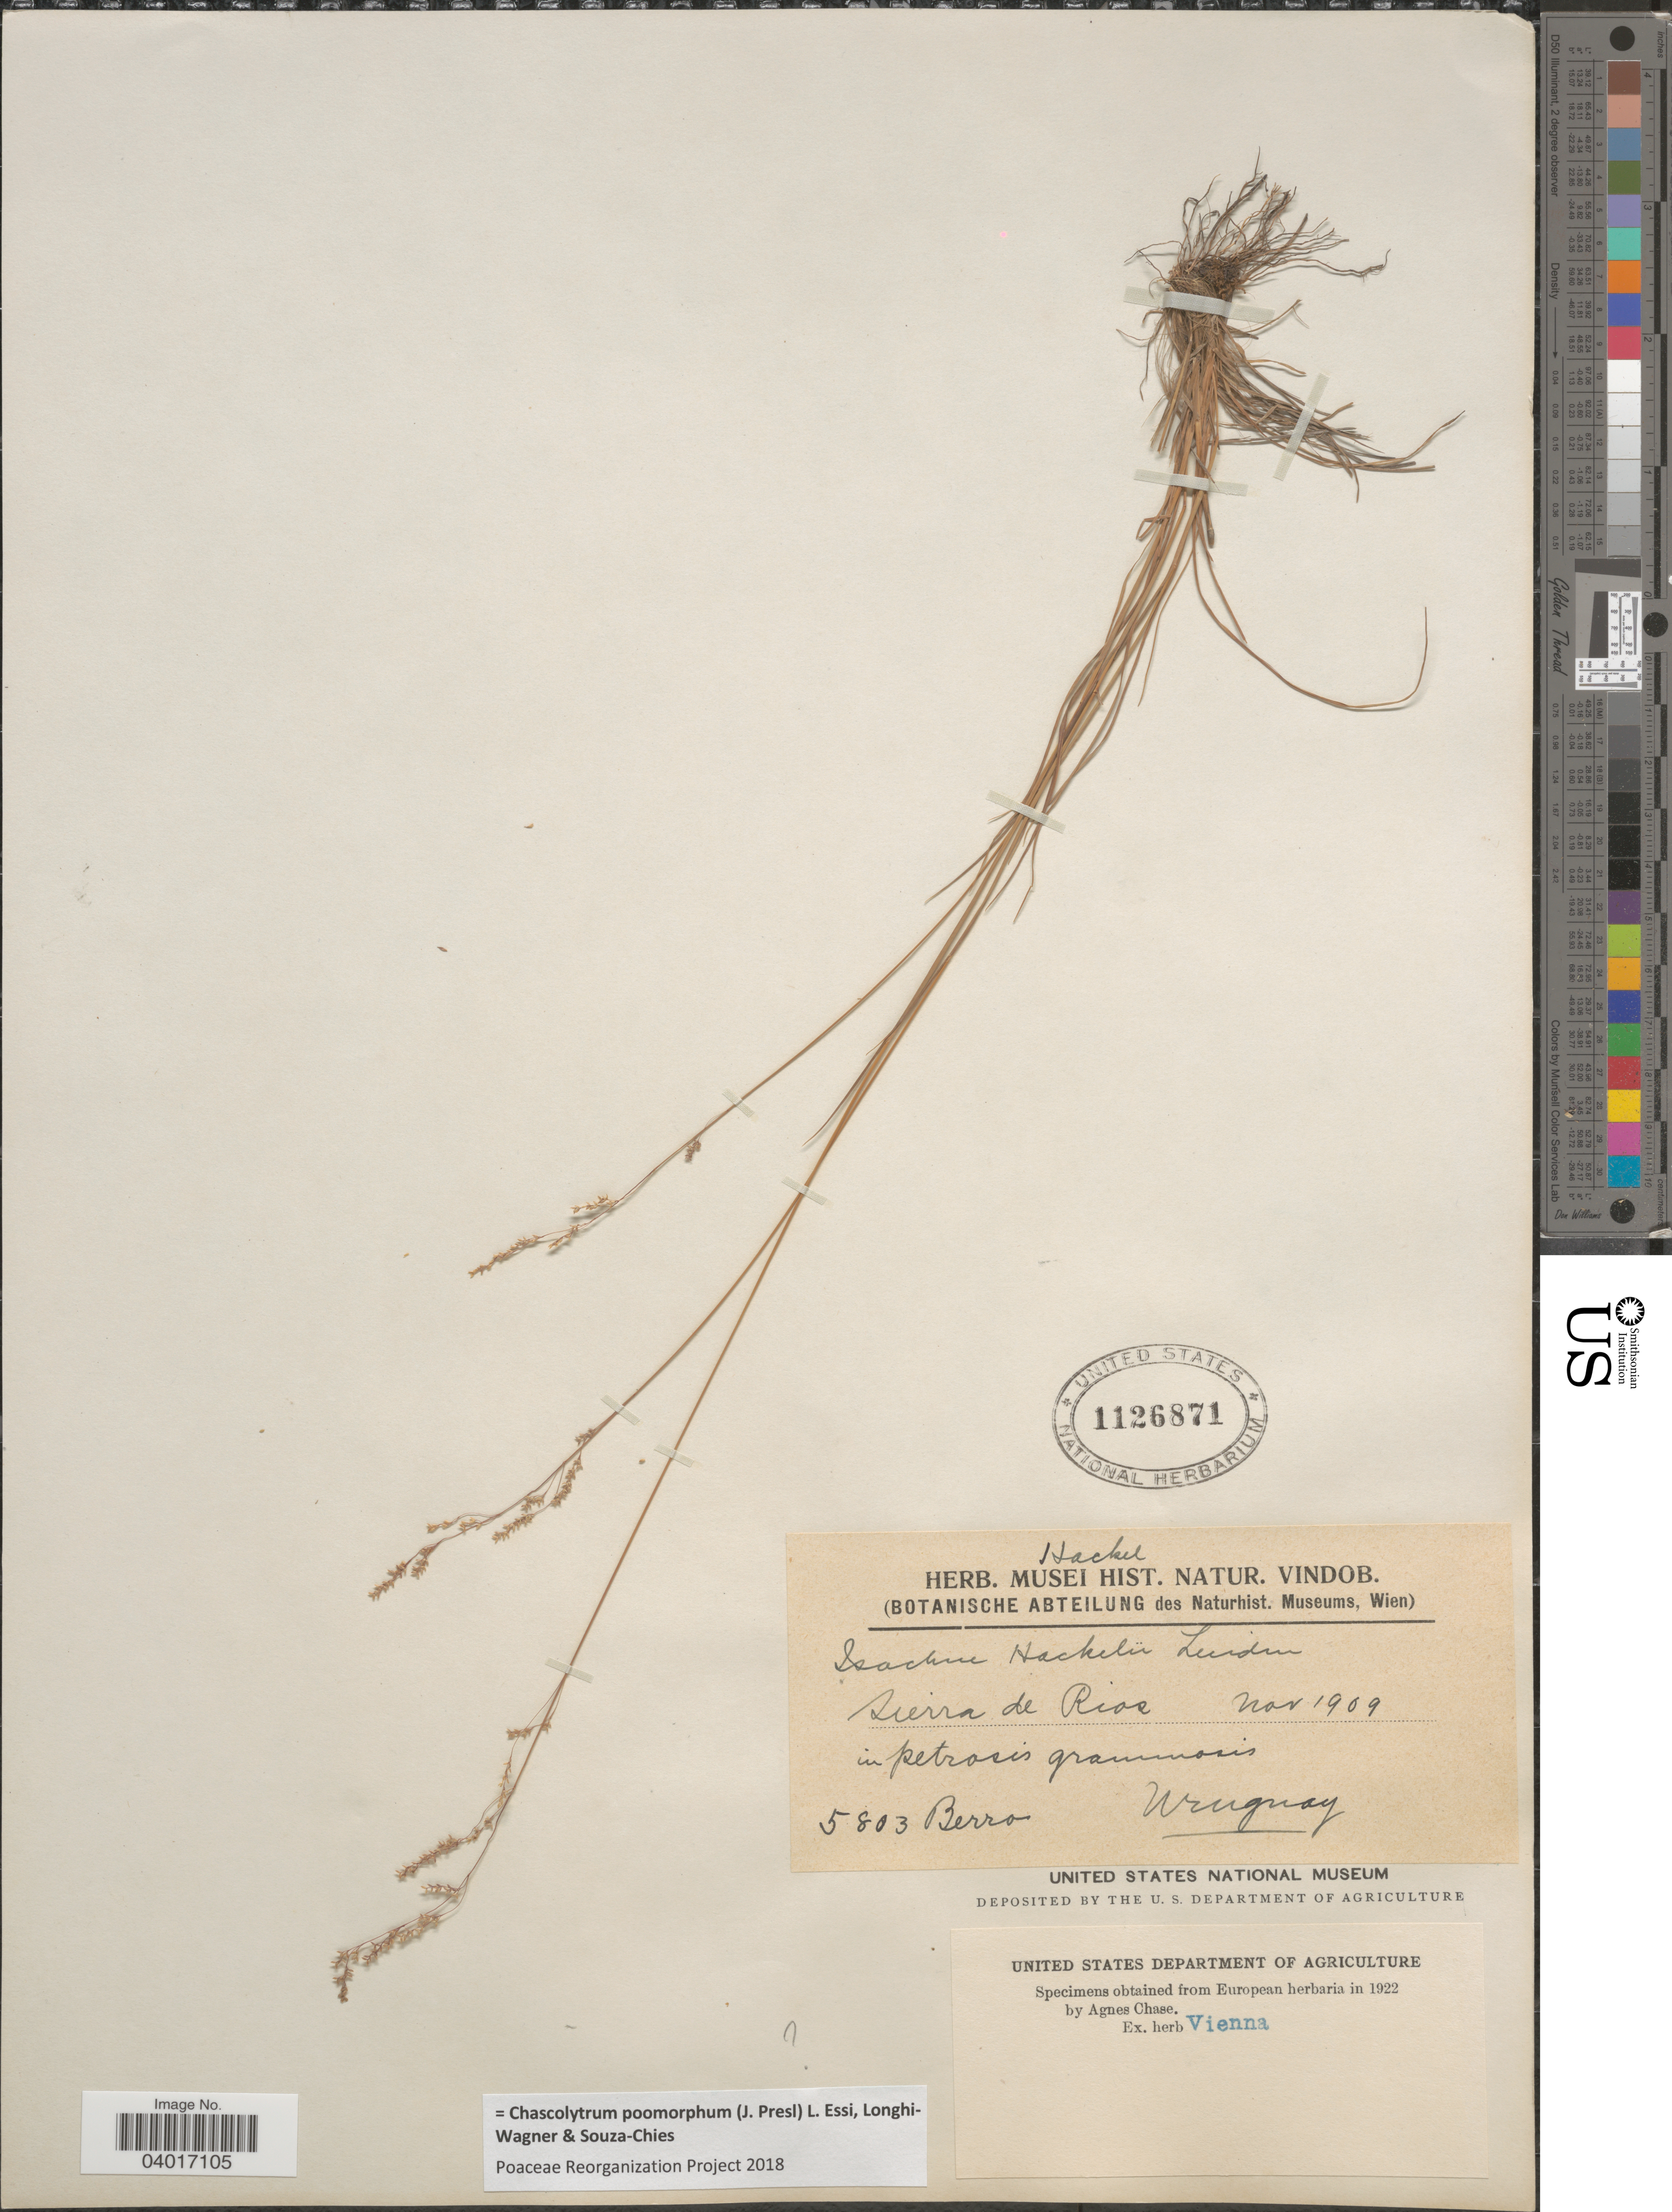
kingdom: Plantae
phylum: Tracheophyta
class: Liliopsida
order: Poales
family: Poaceae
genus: Chascolytrum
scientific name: Chascolytrum poomorphum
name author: (J. Presl) L. Essi et al.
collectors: Berro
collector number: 5803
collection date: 1909-11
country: Uruguay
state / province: Montevideo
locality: Sierra de Rios.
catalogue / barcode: US 1126871